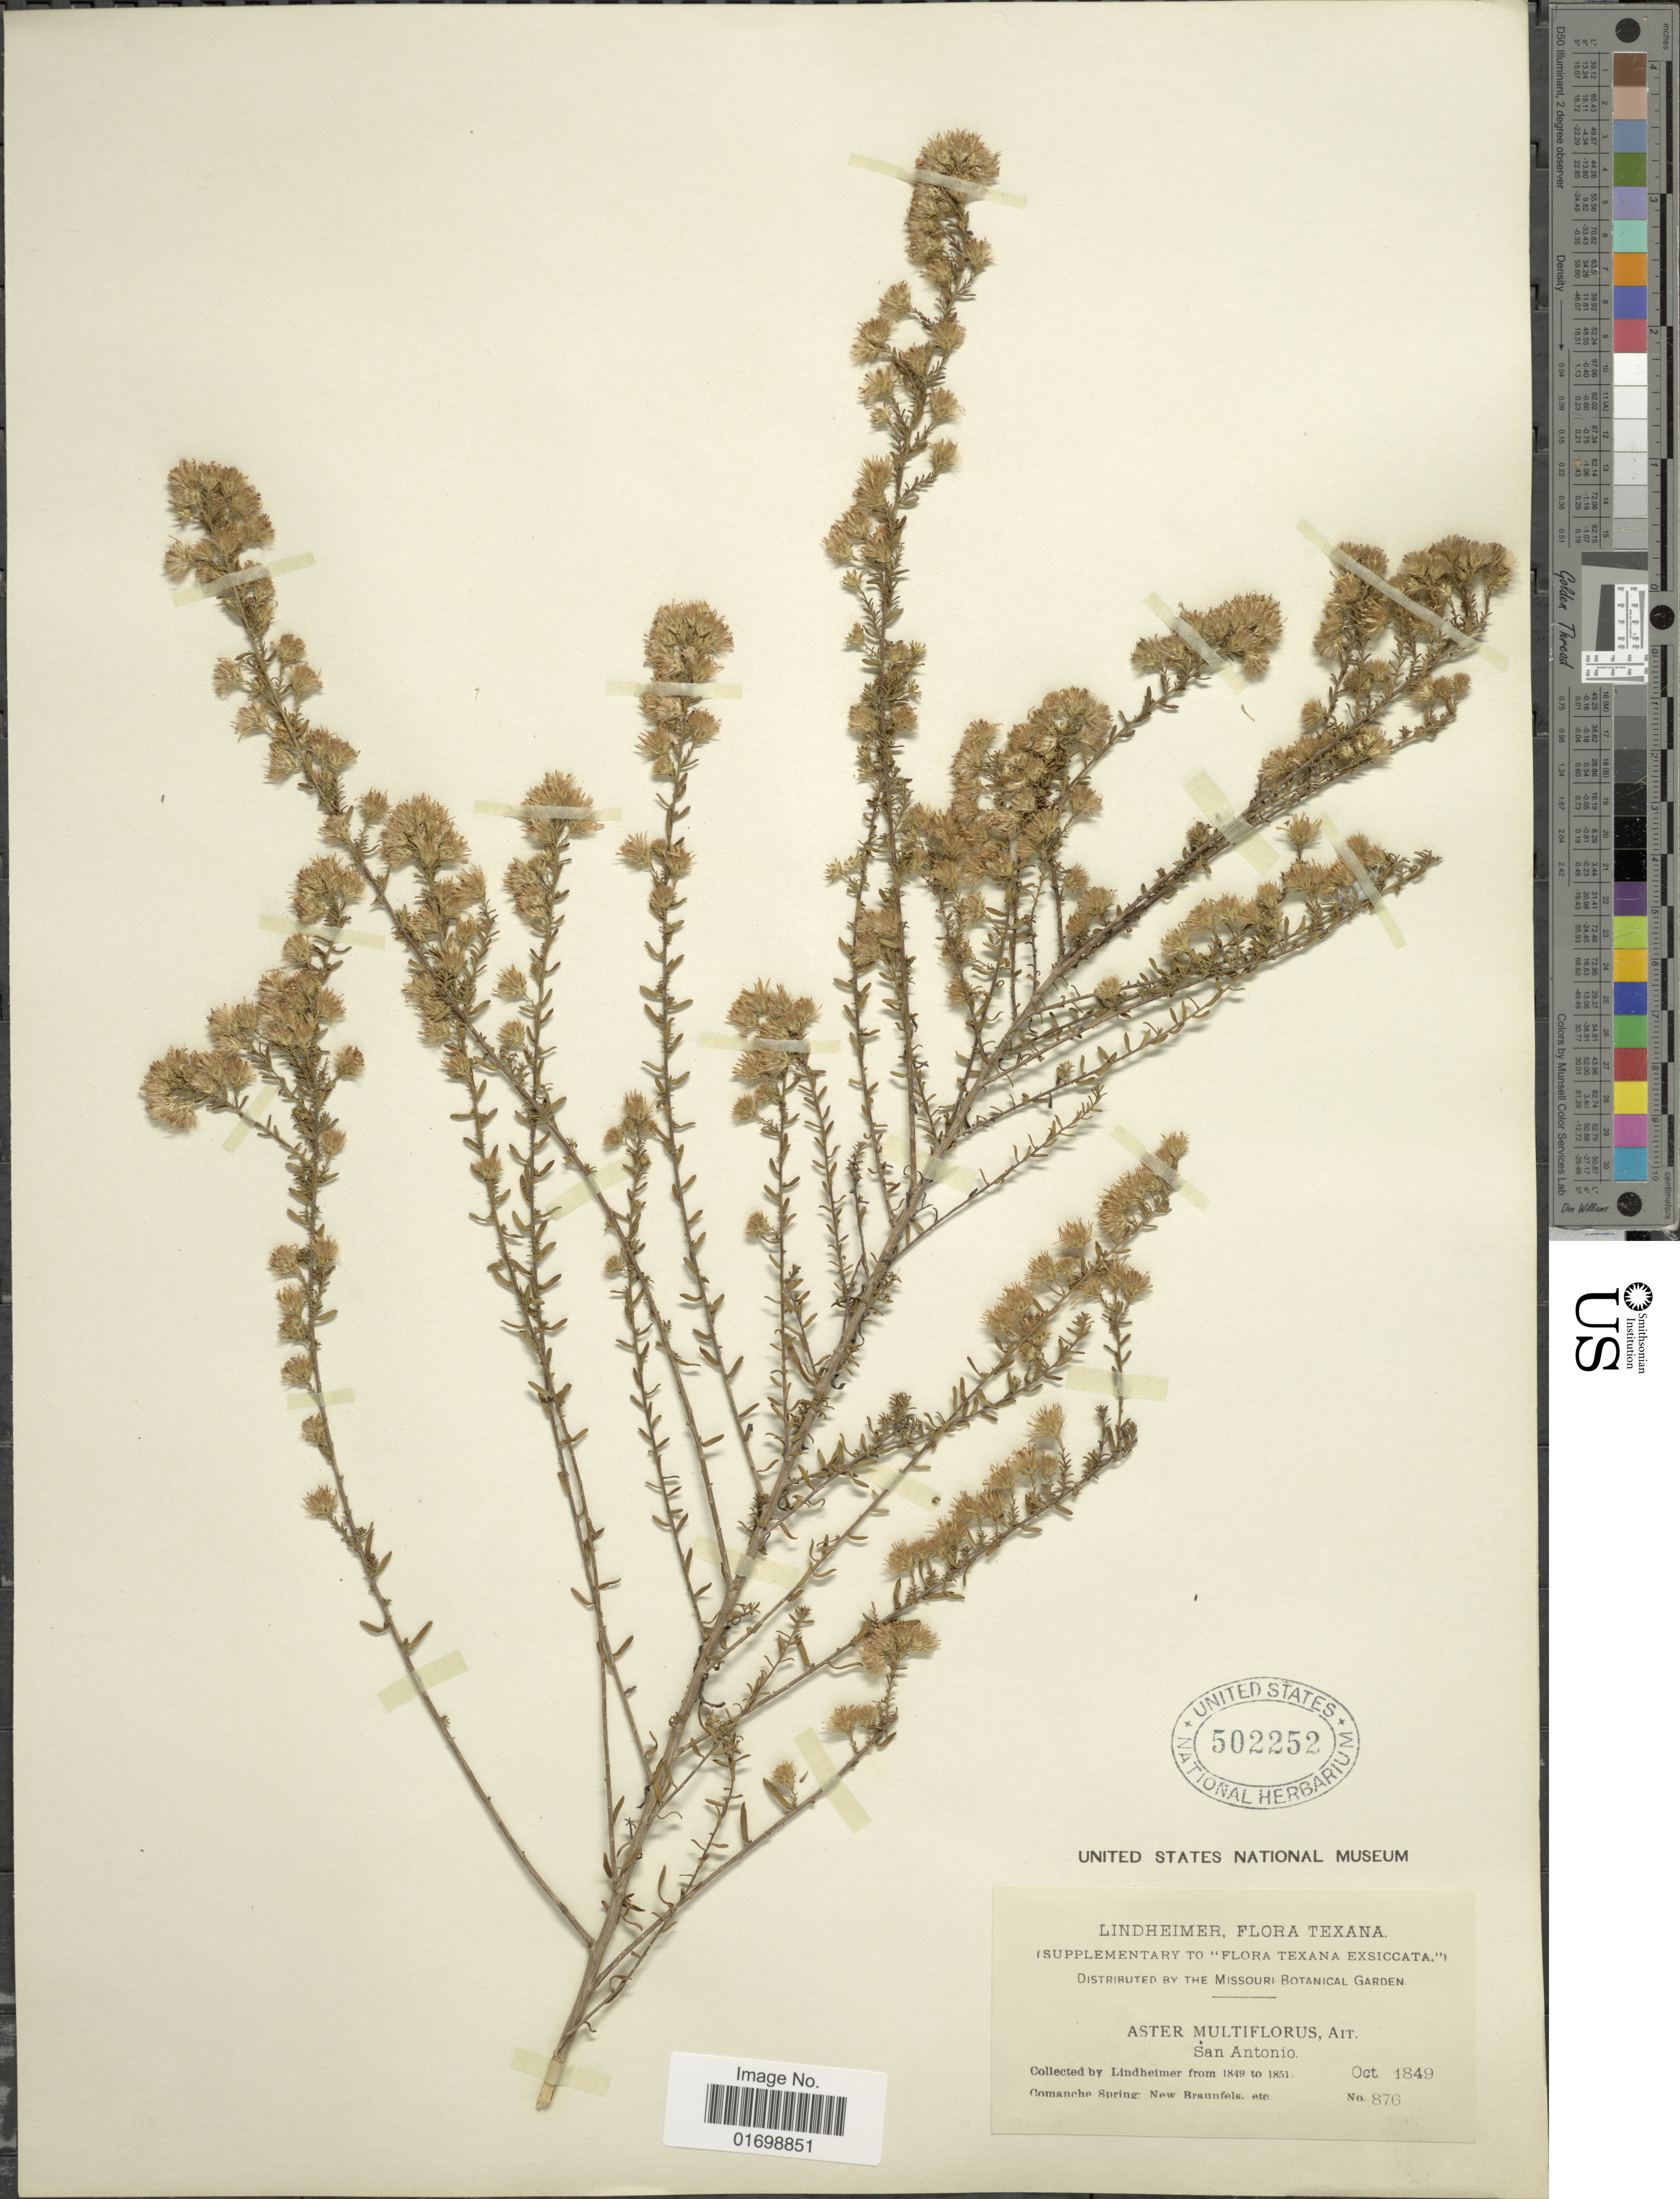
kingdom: Plantae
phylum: Tracheophyta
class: Magnoliopsida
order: Asterales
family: Asteraceae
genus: Symphyotrichum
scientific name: Symphyotrichum ericoides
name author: (L.) G.L. Nesom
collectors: -. Lindheimer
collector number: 876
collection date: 1849-10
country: United States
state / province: Texas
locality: San Antonio, Comanche Spring: New Brannfels. etc.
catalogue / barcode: US 502252